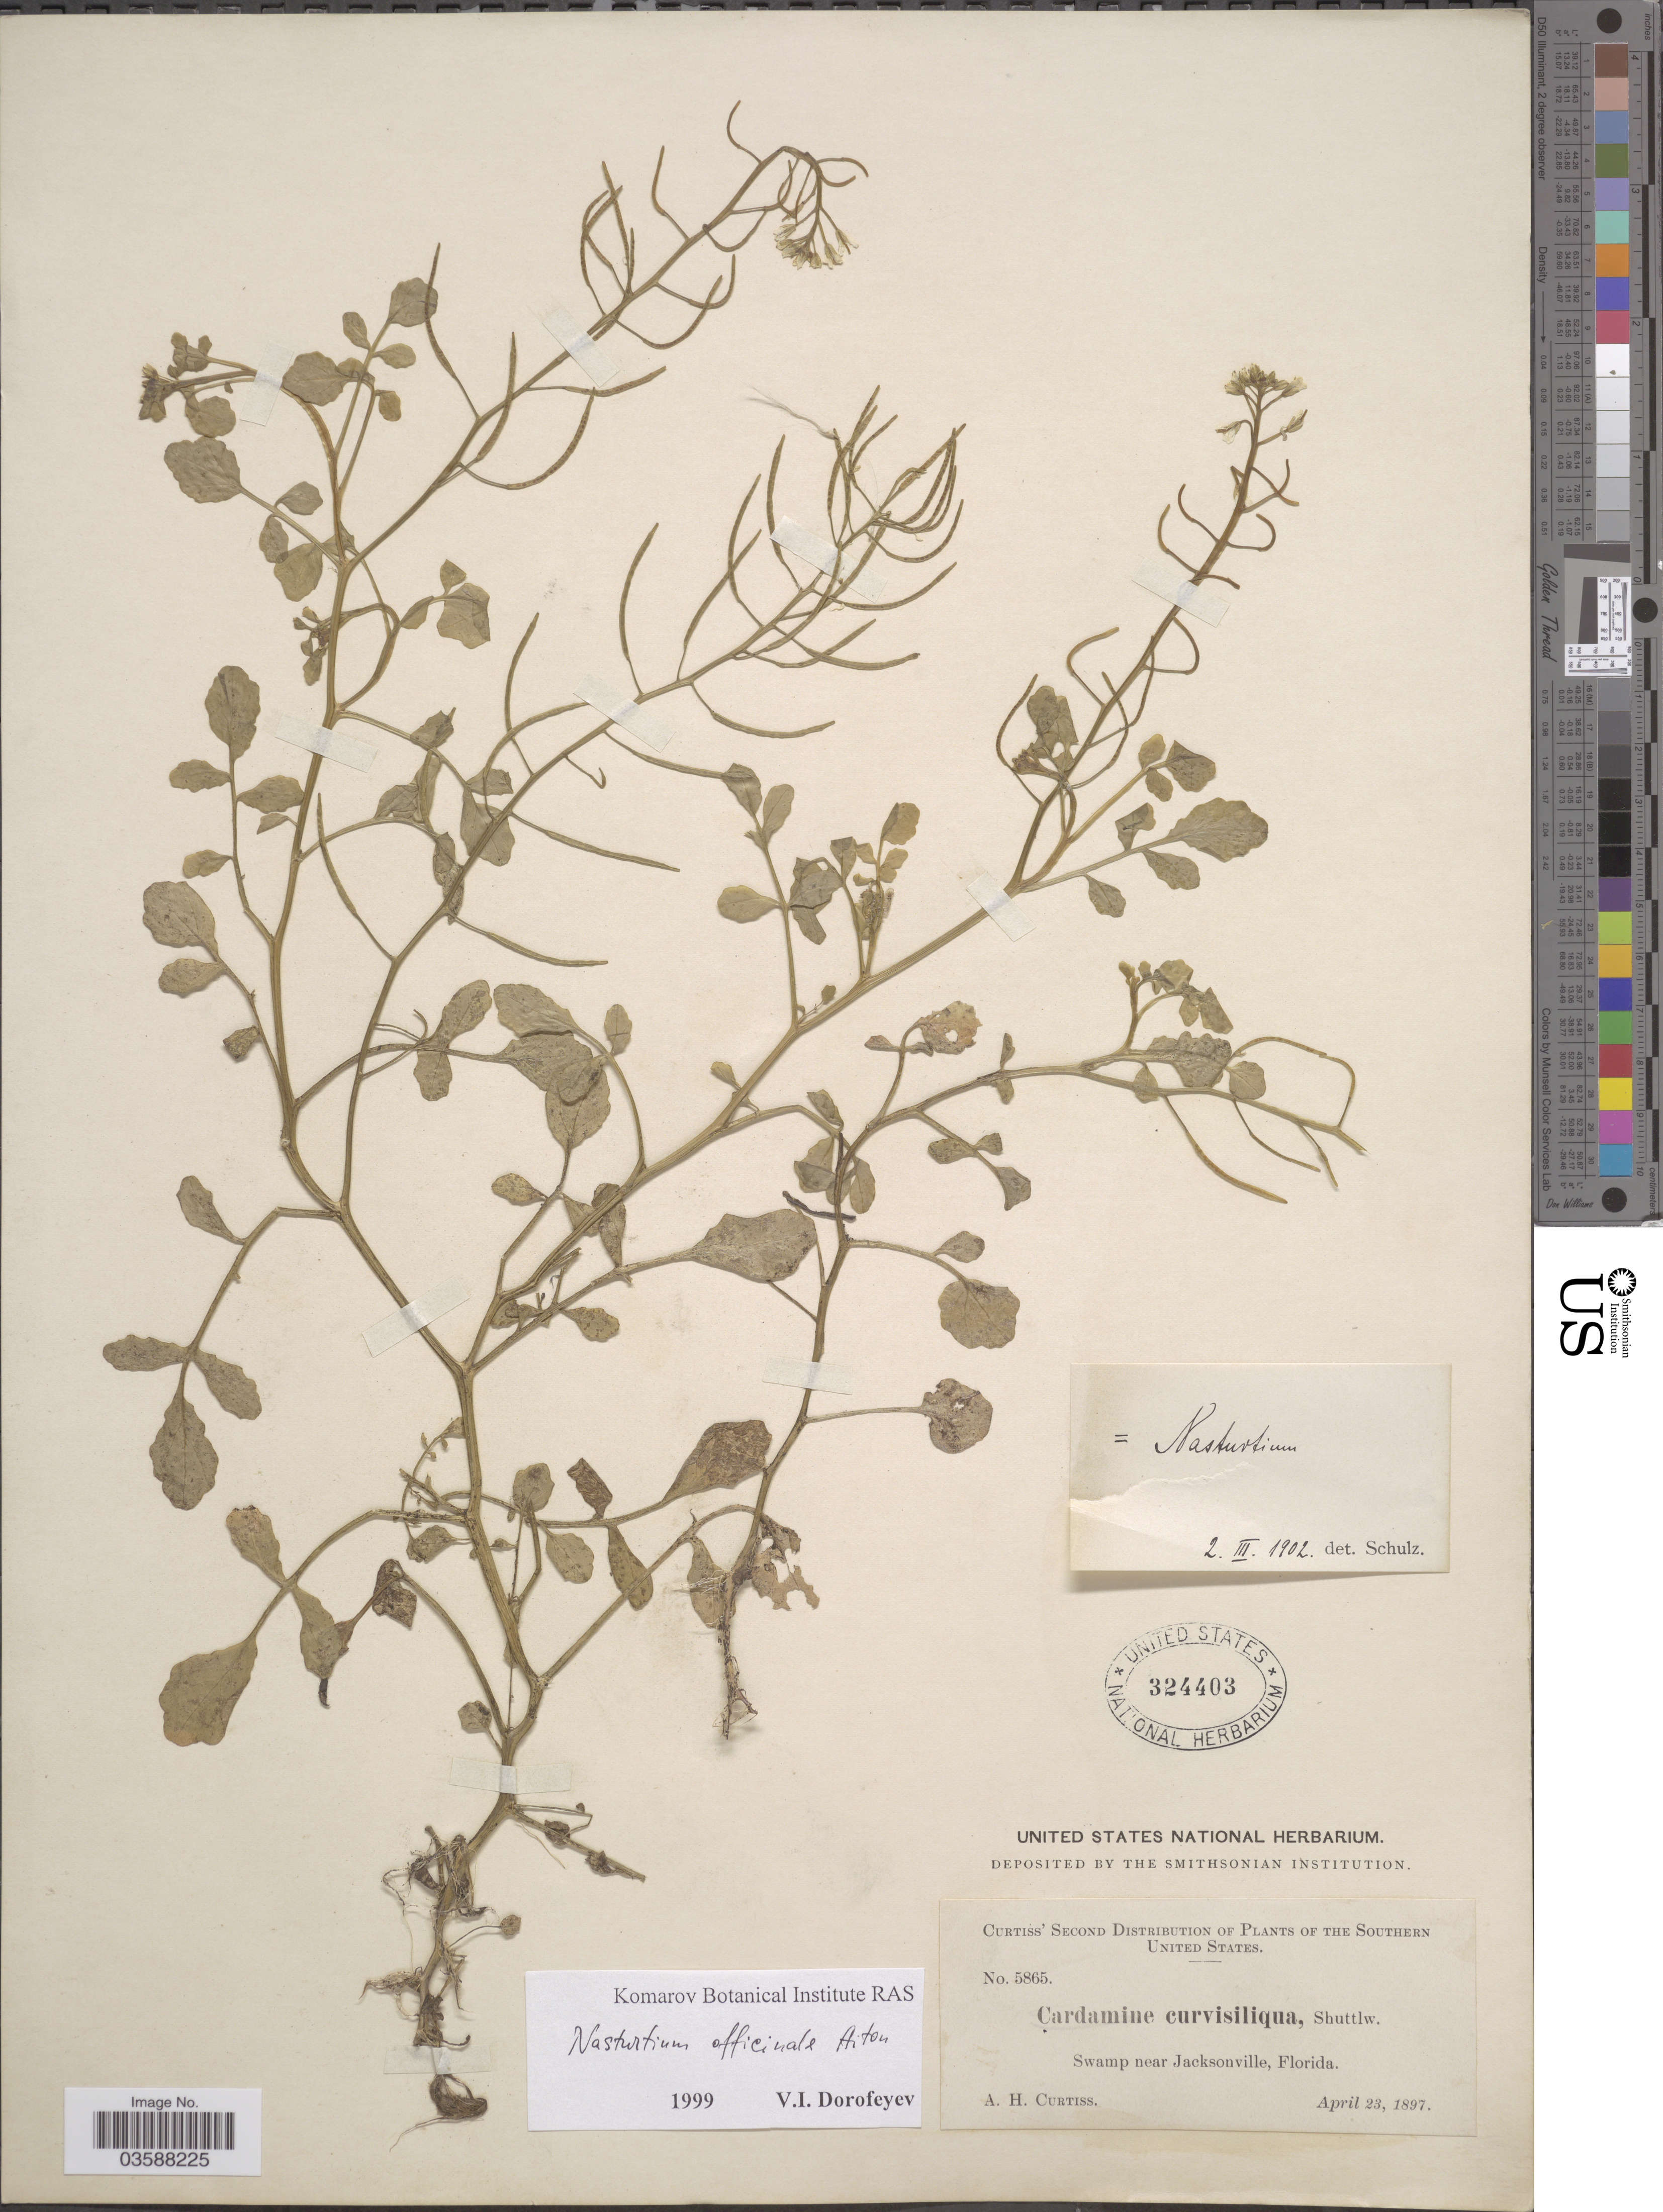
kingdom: Plantae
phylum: Tracheophyta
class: Magnoliopsida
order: Brassicales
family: Brassicaceae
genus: Nasturtium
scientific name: Nasturtium floridanum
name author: (Al-Shehbaz & Rollins) Al-Shehbaz & R.A. Price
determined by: Strong, Mark T., (BOT), Smithsonian Institution - National Museum of Natural History (UNITED STATES)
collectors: A. H. Curtiss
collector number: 5865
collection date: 1897-04-23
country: United States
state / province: Florida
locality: The Southern United States. Swamp near Jacksonville.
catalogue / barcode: US 324403